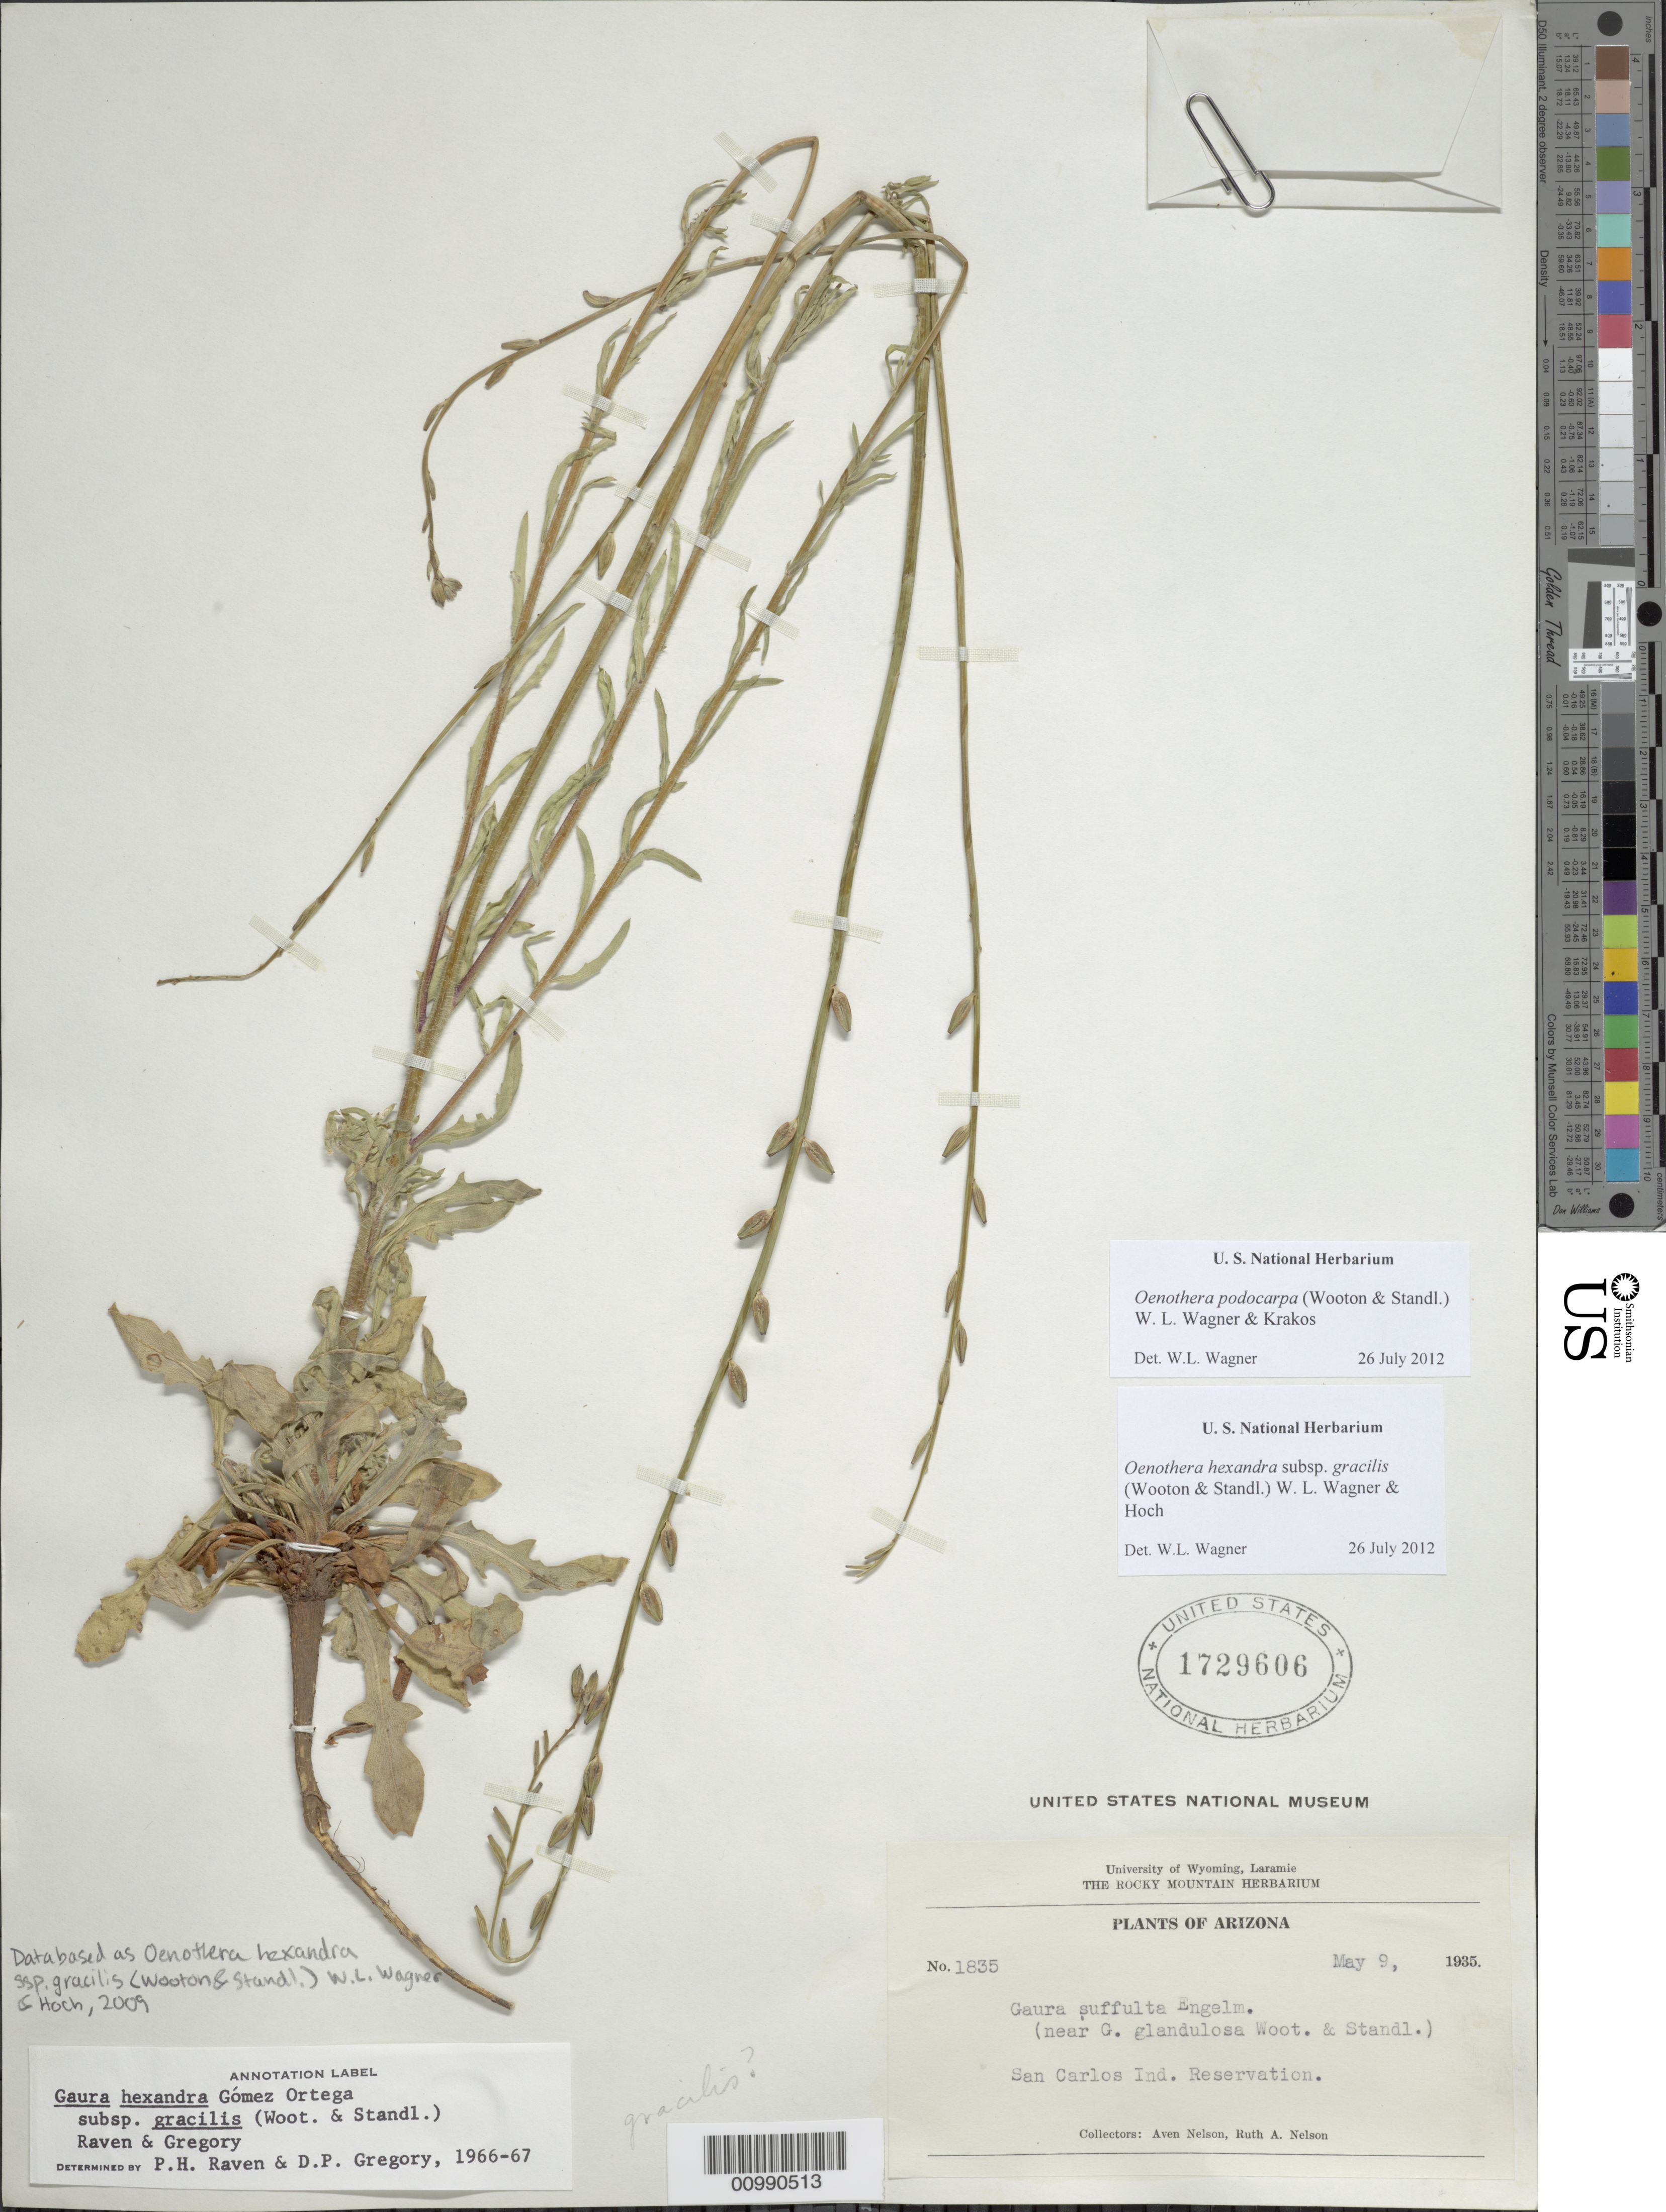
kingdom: Plantae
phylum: Tracheophyta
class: Magnoliopsida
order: Myrtales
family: Onagraceae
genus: Oenothera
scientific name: Oenothera podocarpa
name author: (Wooton & Standl.) Krakos & W.L. Wagner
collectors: A. Nelson & R. A. Nelson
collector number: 1835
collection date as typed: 09 May 1935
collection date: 1935-05-09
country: United States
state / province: Arizona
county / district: Gila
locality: San Carlos Indian Reservation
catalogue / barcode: US 1729606